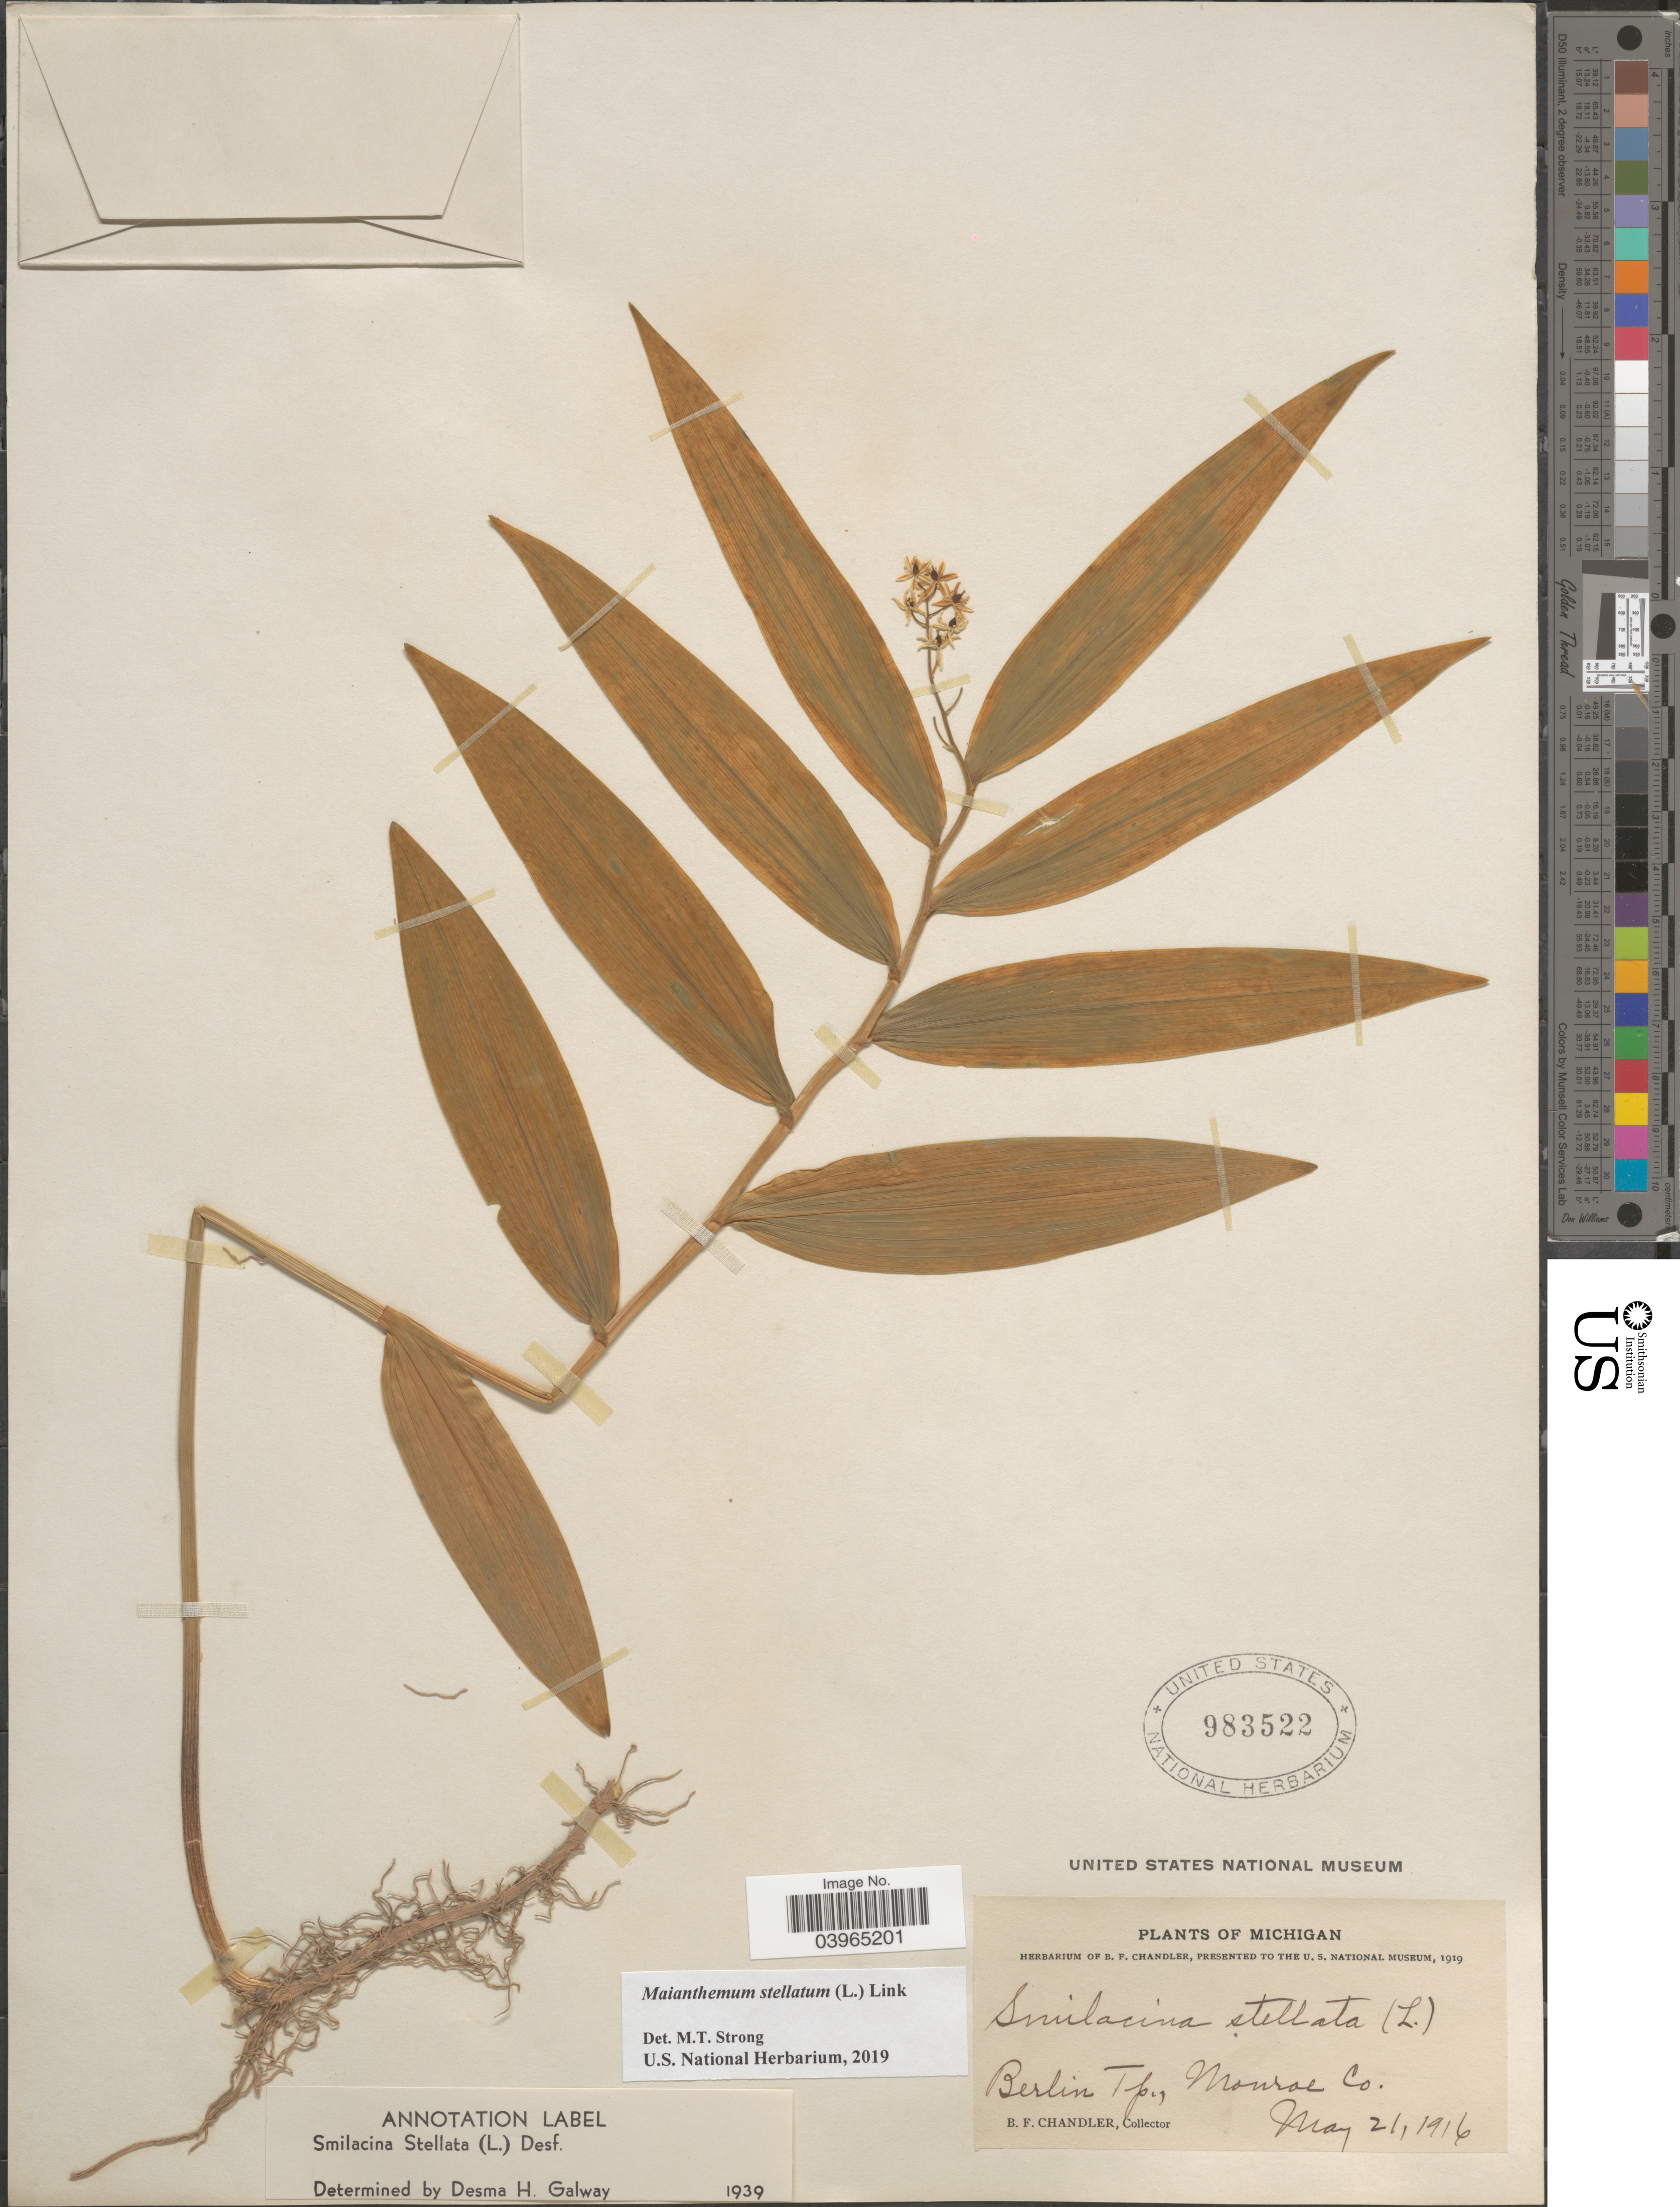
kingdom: Plantae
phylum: Tracheophyta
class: Liliopsida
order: Asparagales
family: Asparagaceae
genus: Maianthemum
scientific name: Maianthemum stellatum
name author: (L.) Link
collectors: B. F. Chandler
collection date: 1916-05-21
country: United States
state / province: Michigan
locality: Berlin Tp., Monroe Co.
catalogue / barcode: US 983522